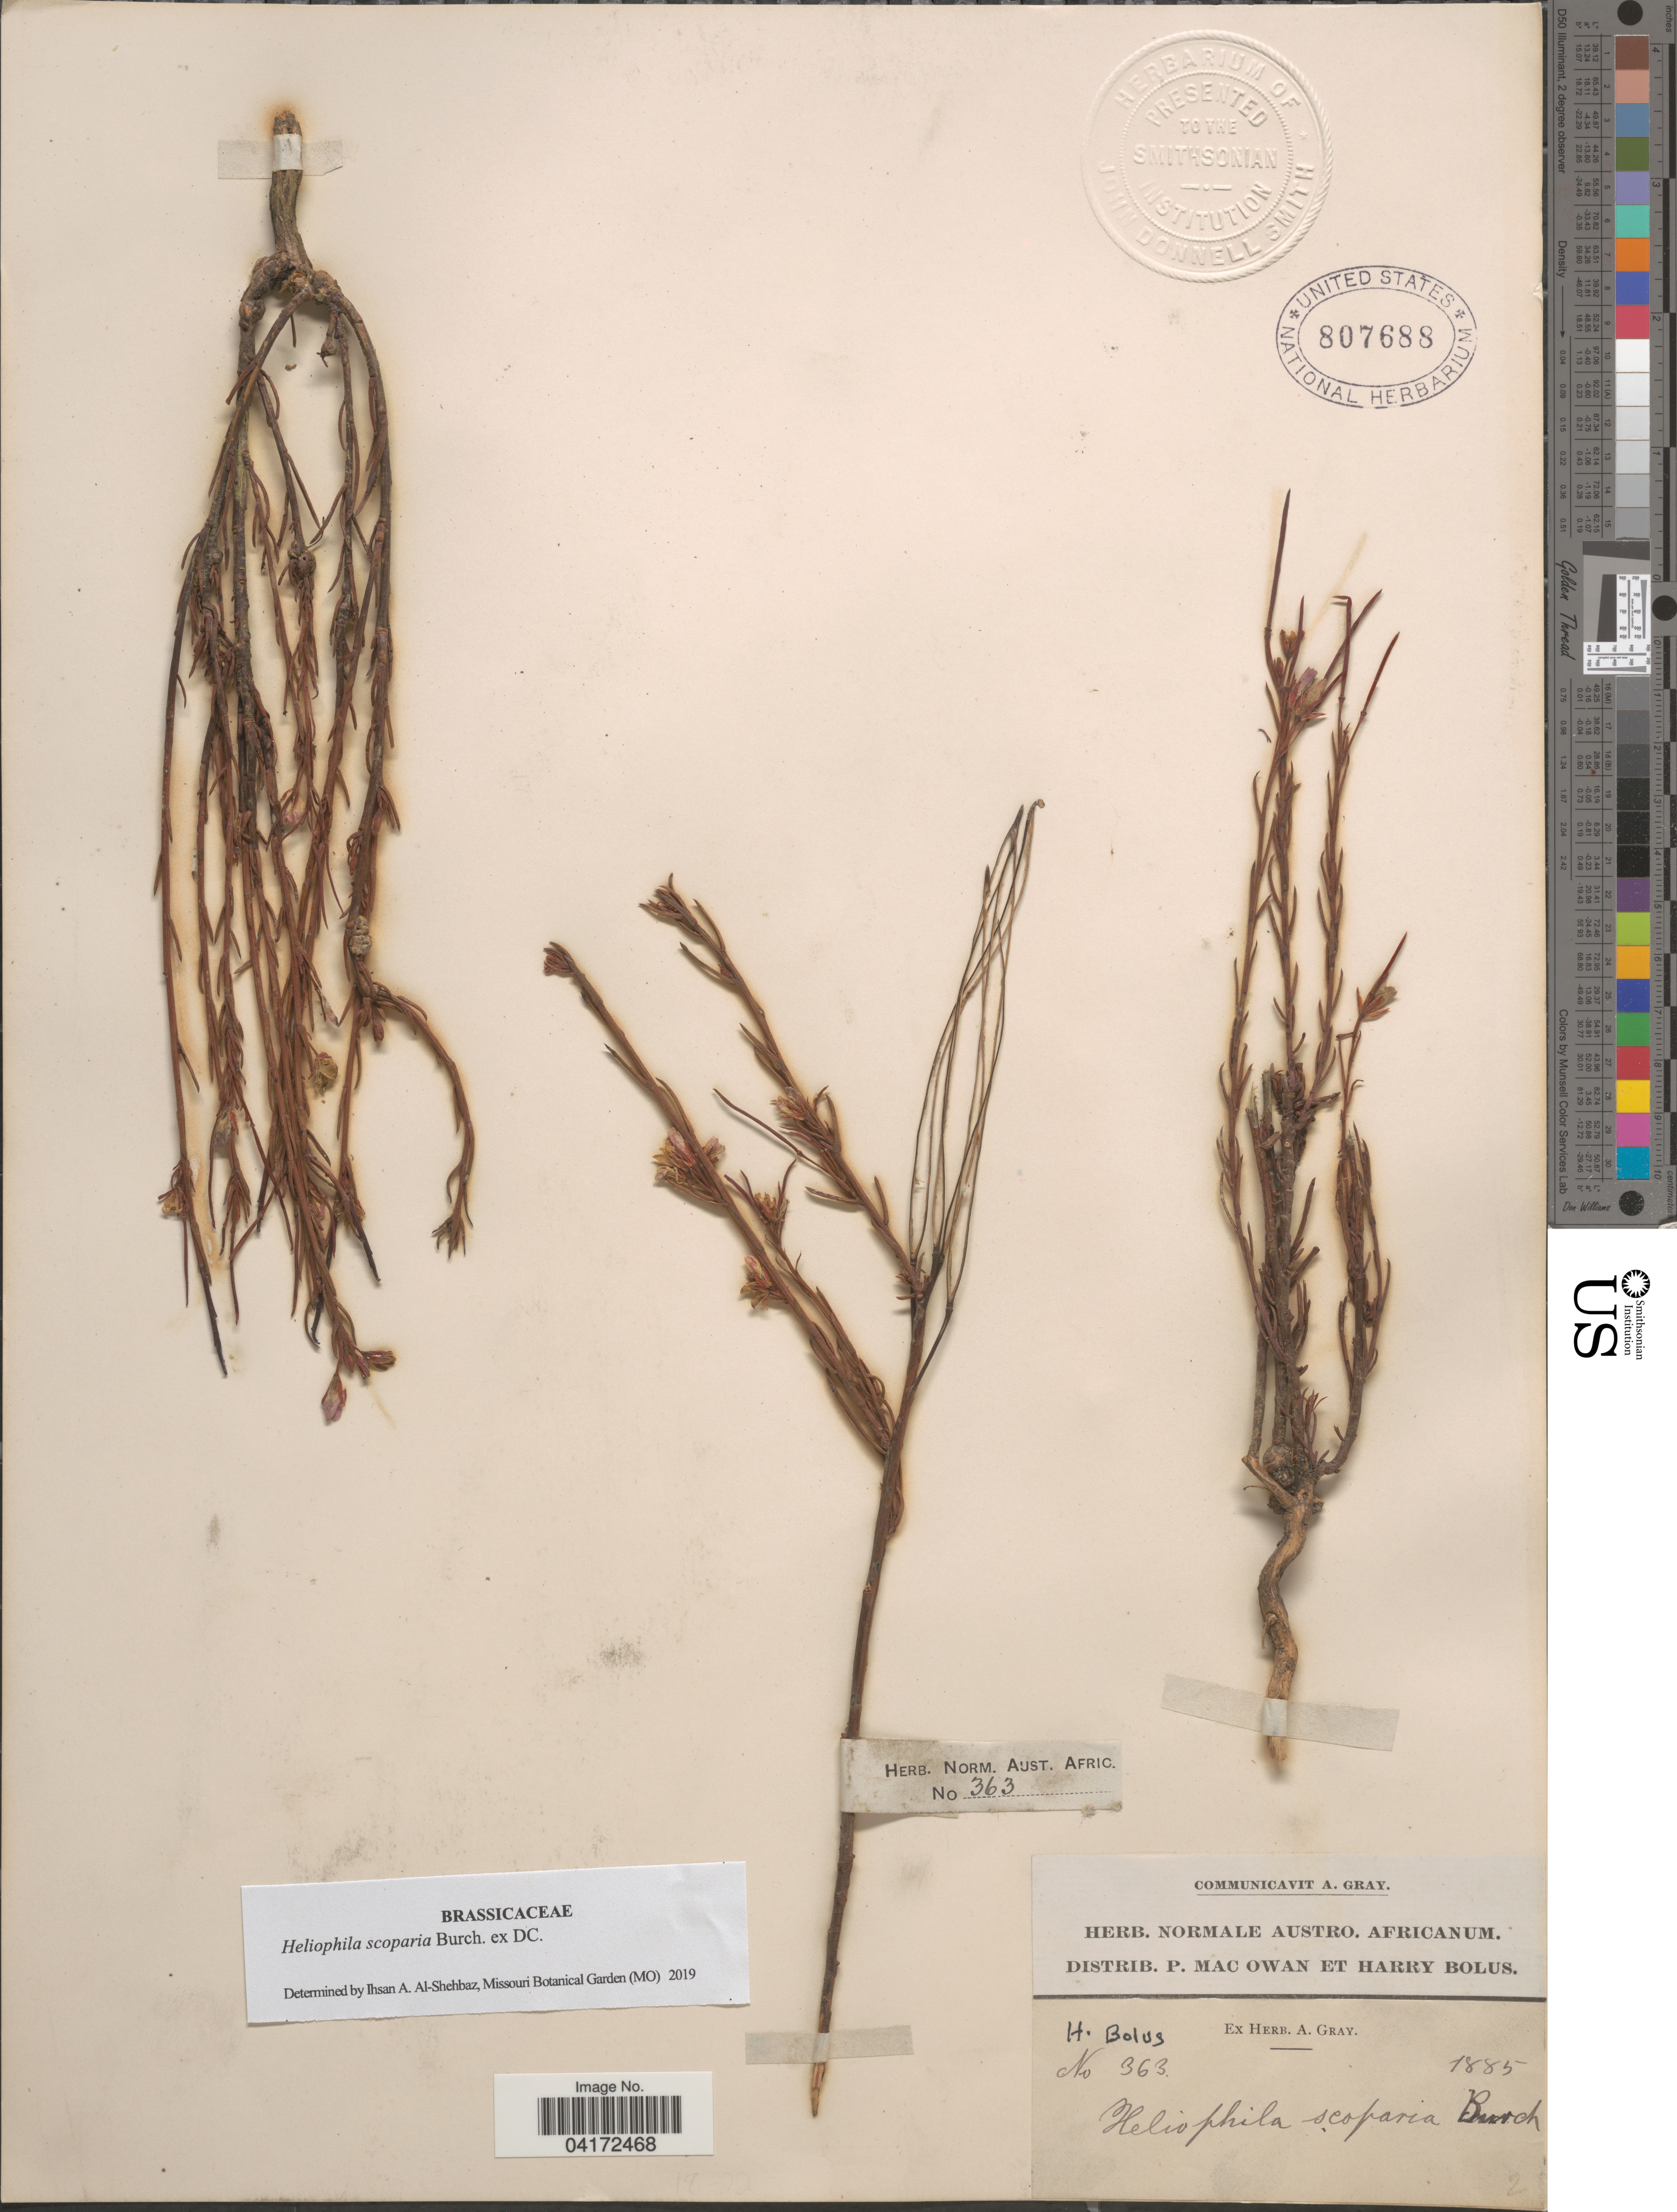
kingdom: Plantae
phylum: Tracheophyta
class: Magnoliopsida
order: Brassicales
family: Brassicaceae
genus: Heliophila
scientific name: Heliophila scoparia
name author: Burch. ex DC.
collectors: H. Bolus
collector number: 363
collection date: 1885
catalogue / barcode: US 807688